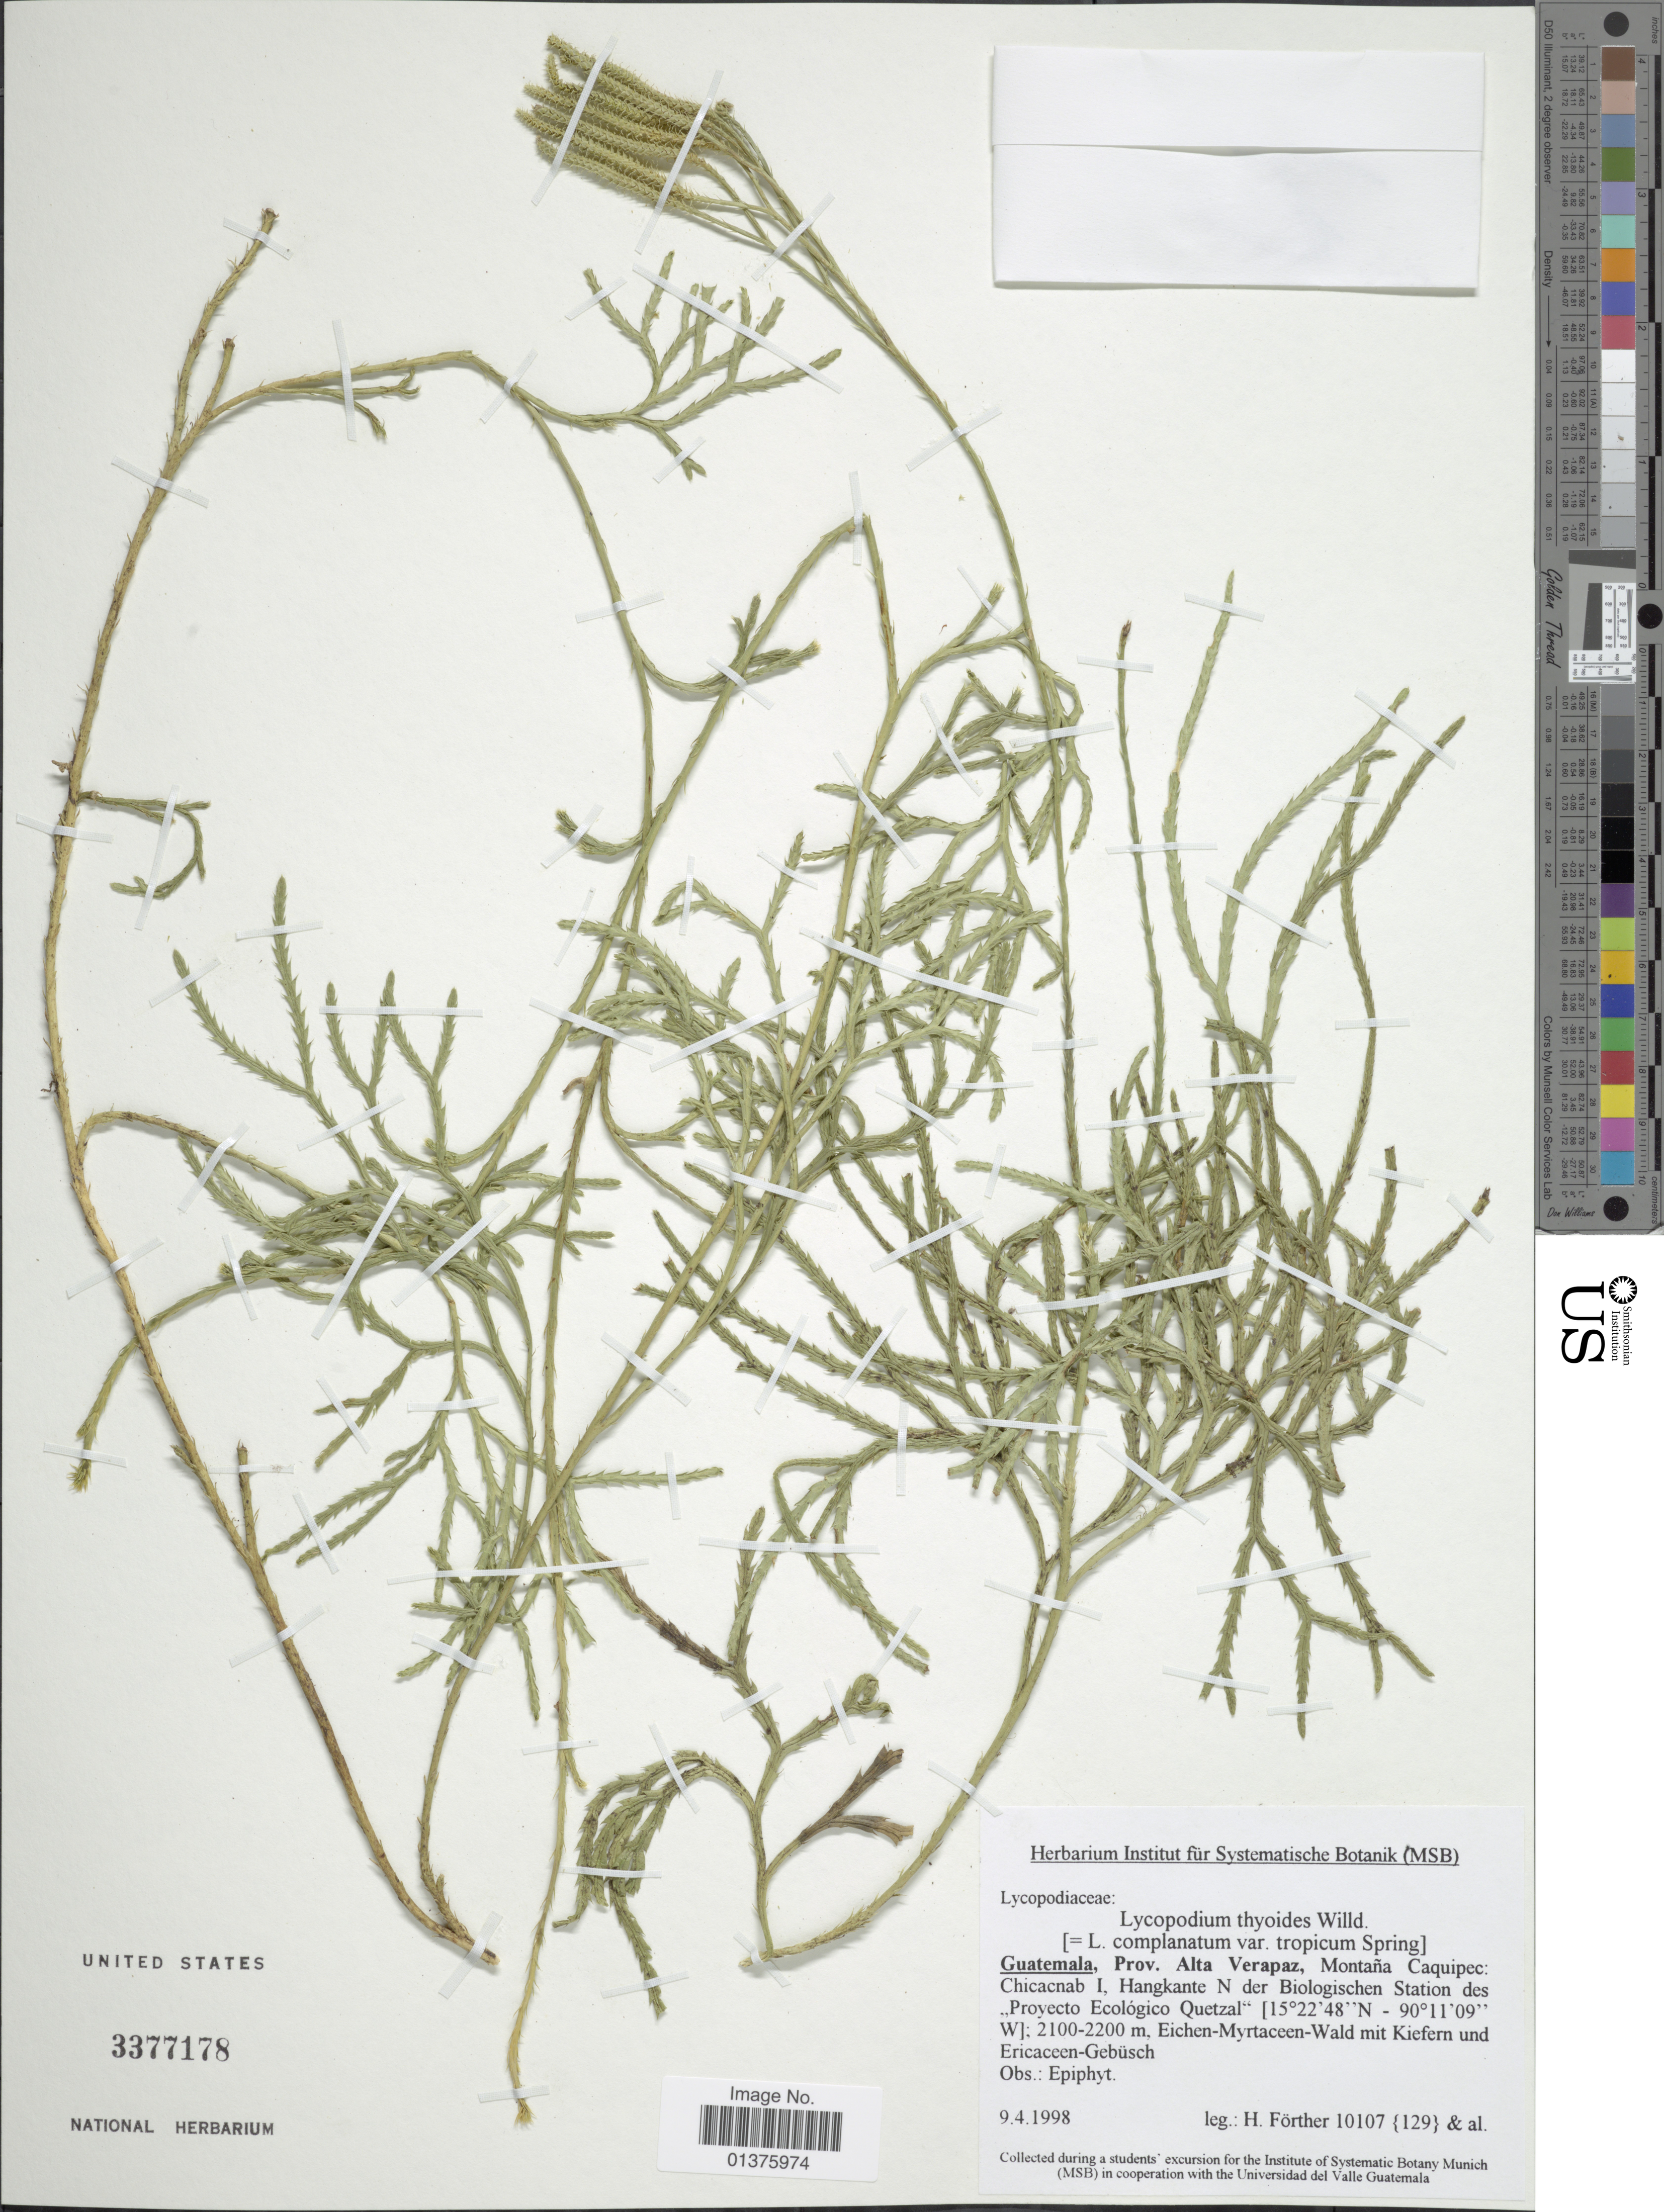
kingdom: Plantae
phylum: Tracheophyta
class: Lycopodiopsida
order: Lycopodiales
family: Lycopodiaceae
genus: Diphasiastrum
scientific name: Diphasiastrum thyoides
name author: (Humb. & Bonpl. ex Willd.) Holub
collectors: H. Förther & et al.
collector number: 10107(129)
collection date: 1998-04-09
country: Guatemala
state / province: Alta Verapaz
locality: Montana Caquipec: Chicacnab I, Hangkante N der Biologischen Station des "Projecto Ecologico Quetzal"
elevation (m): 2100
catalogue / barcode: US 3377178